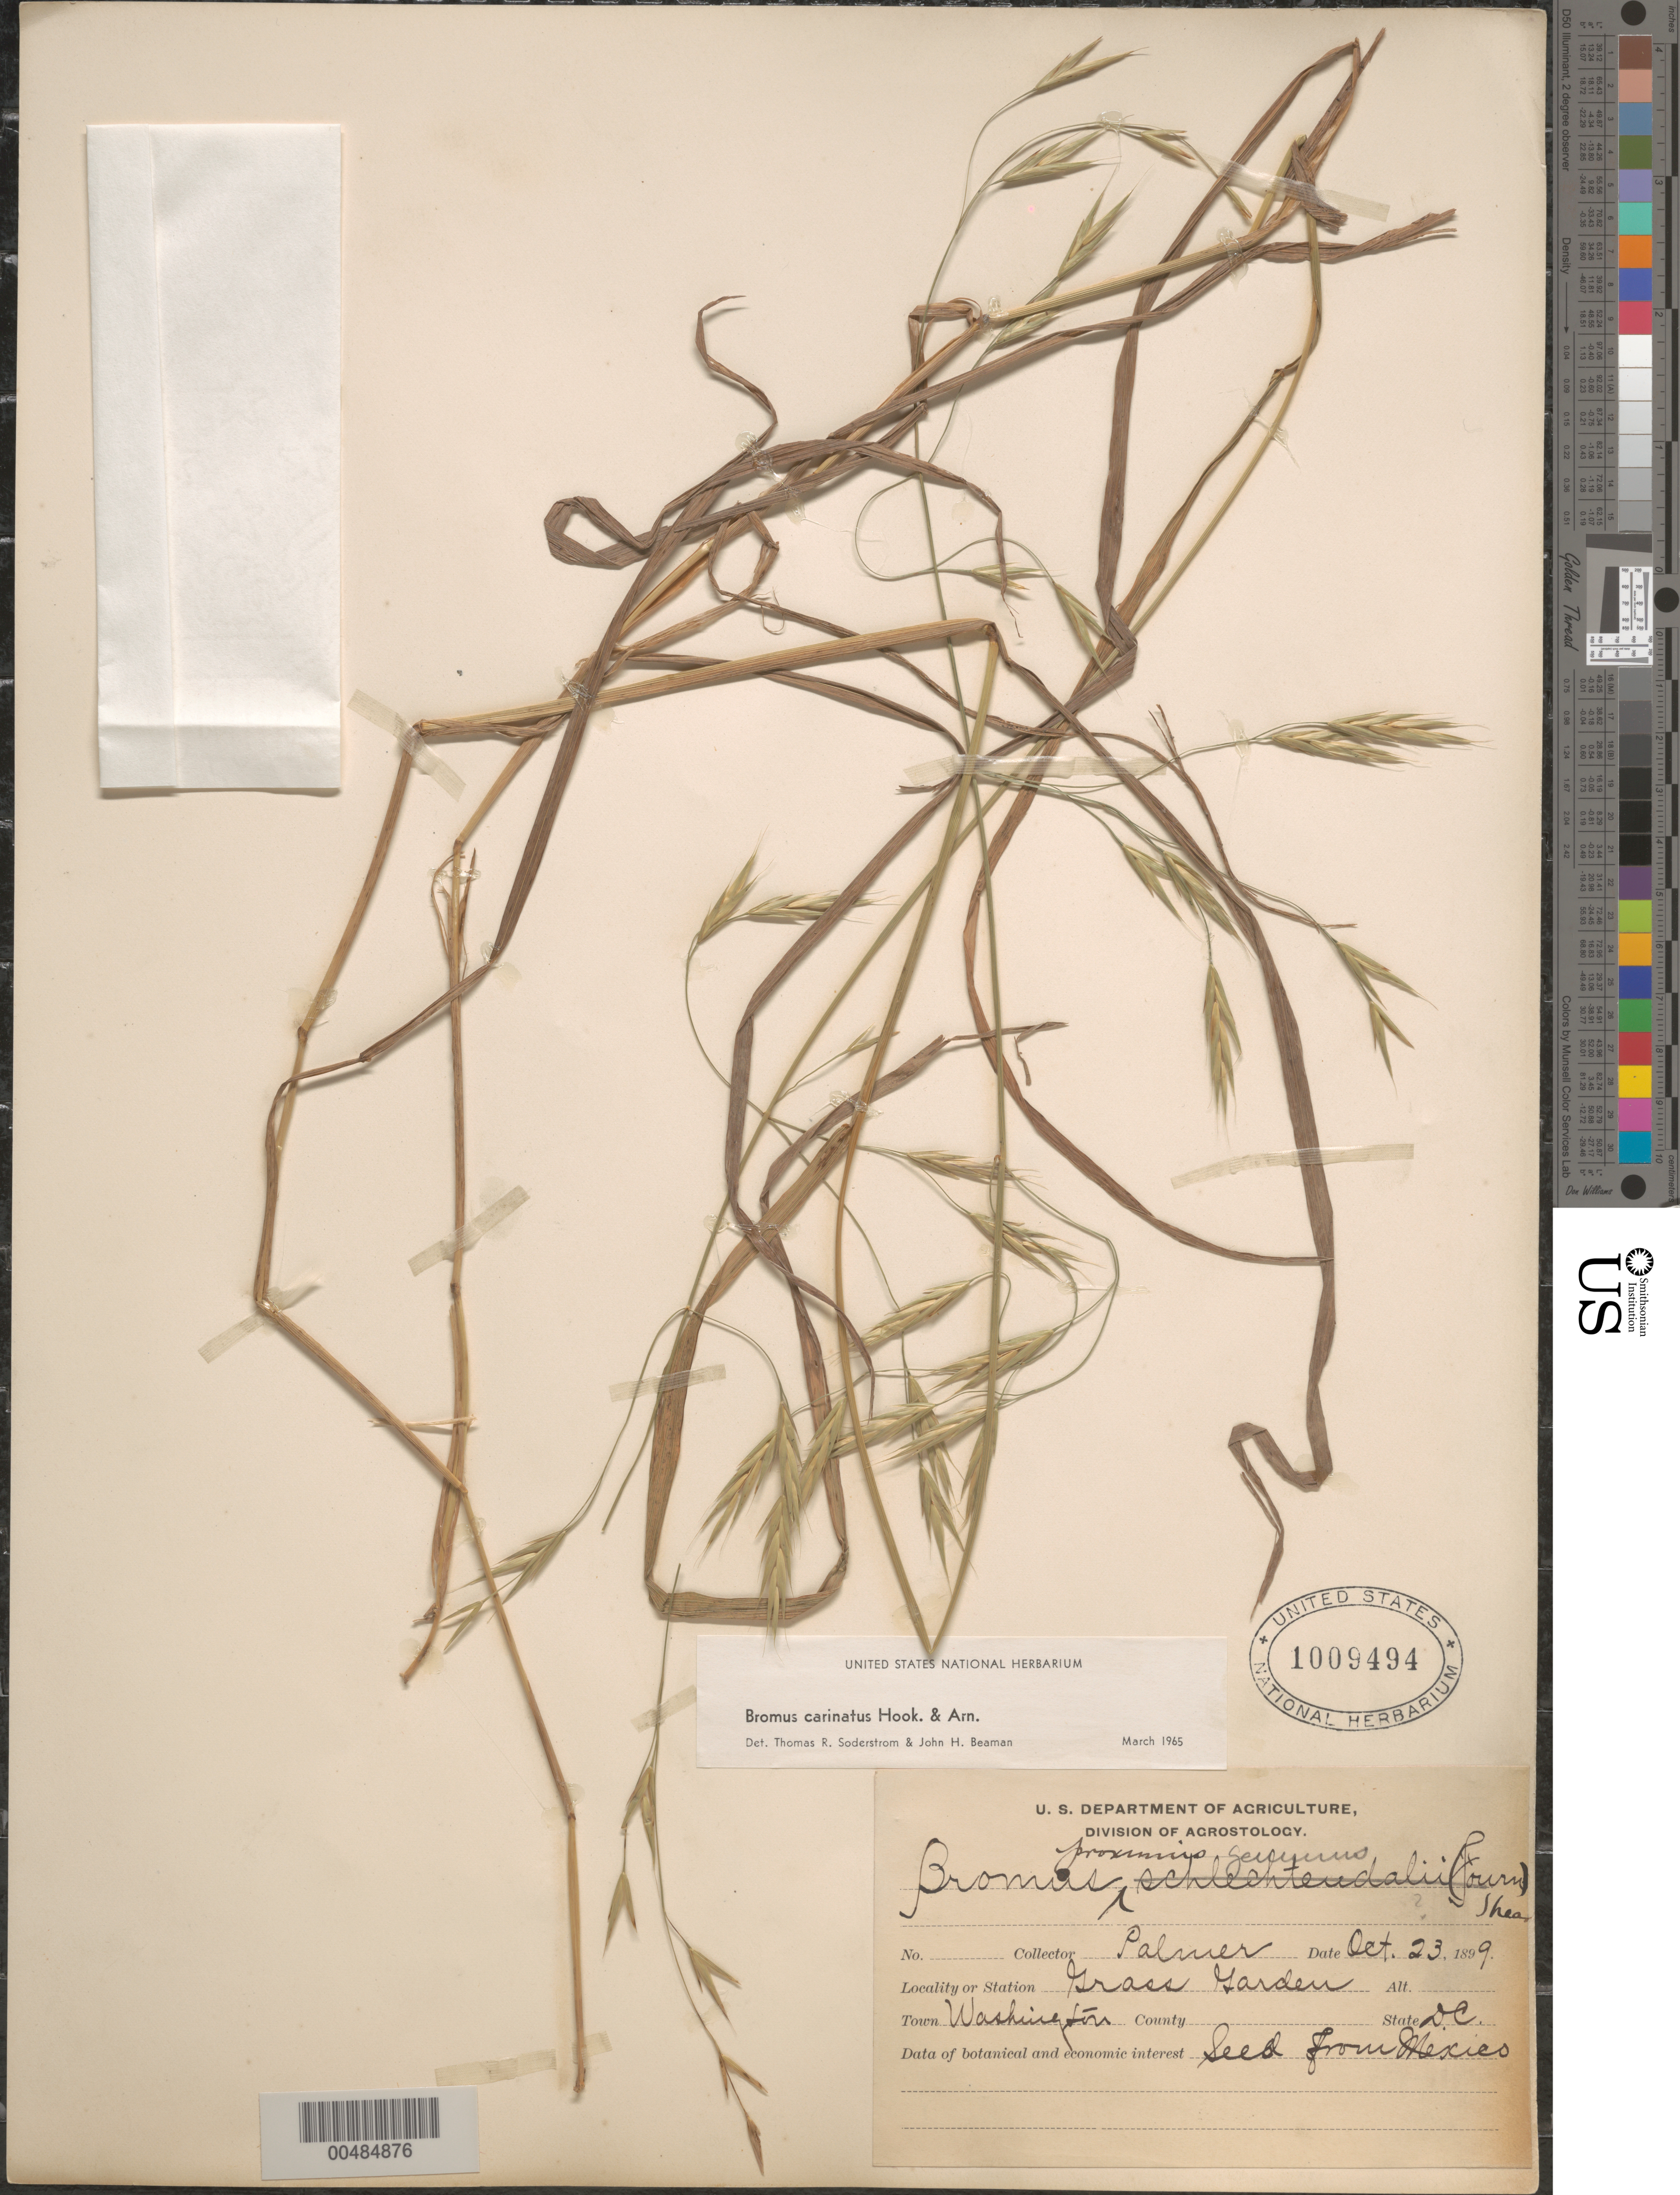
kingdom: Plantae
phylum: Tracheophyta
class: Liliopsida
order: Poales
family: Poaceae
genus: Bromus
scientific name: Bromus carinatus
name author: Hook. & Arn.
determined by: Soderstrom, T. R.; Beaman, J. H.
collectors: E. Palmer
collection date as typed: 23 Oct 1899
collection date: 1899-10-23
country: Mexico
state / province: Durango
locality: San Ramon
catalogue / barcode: US 1009494